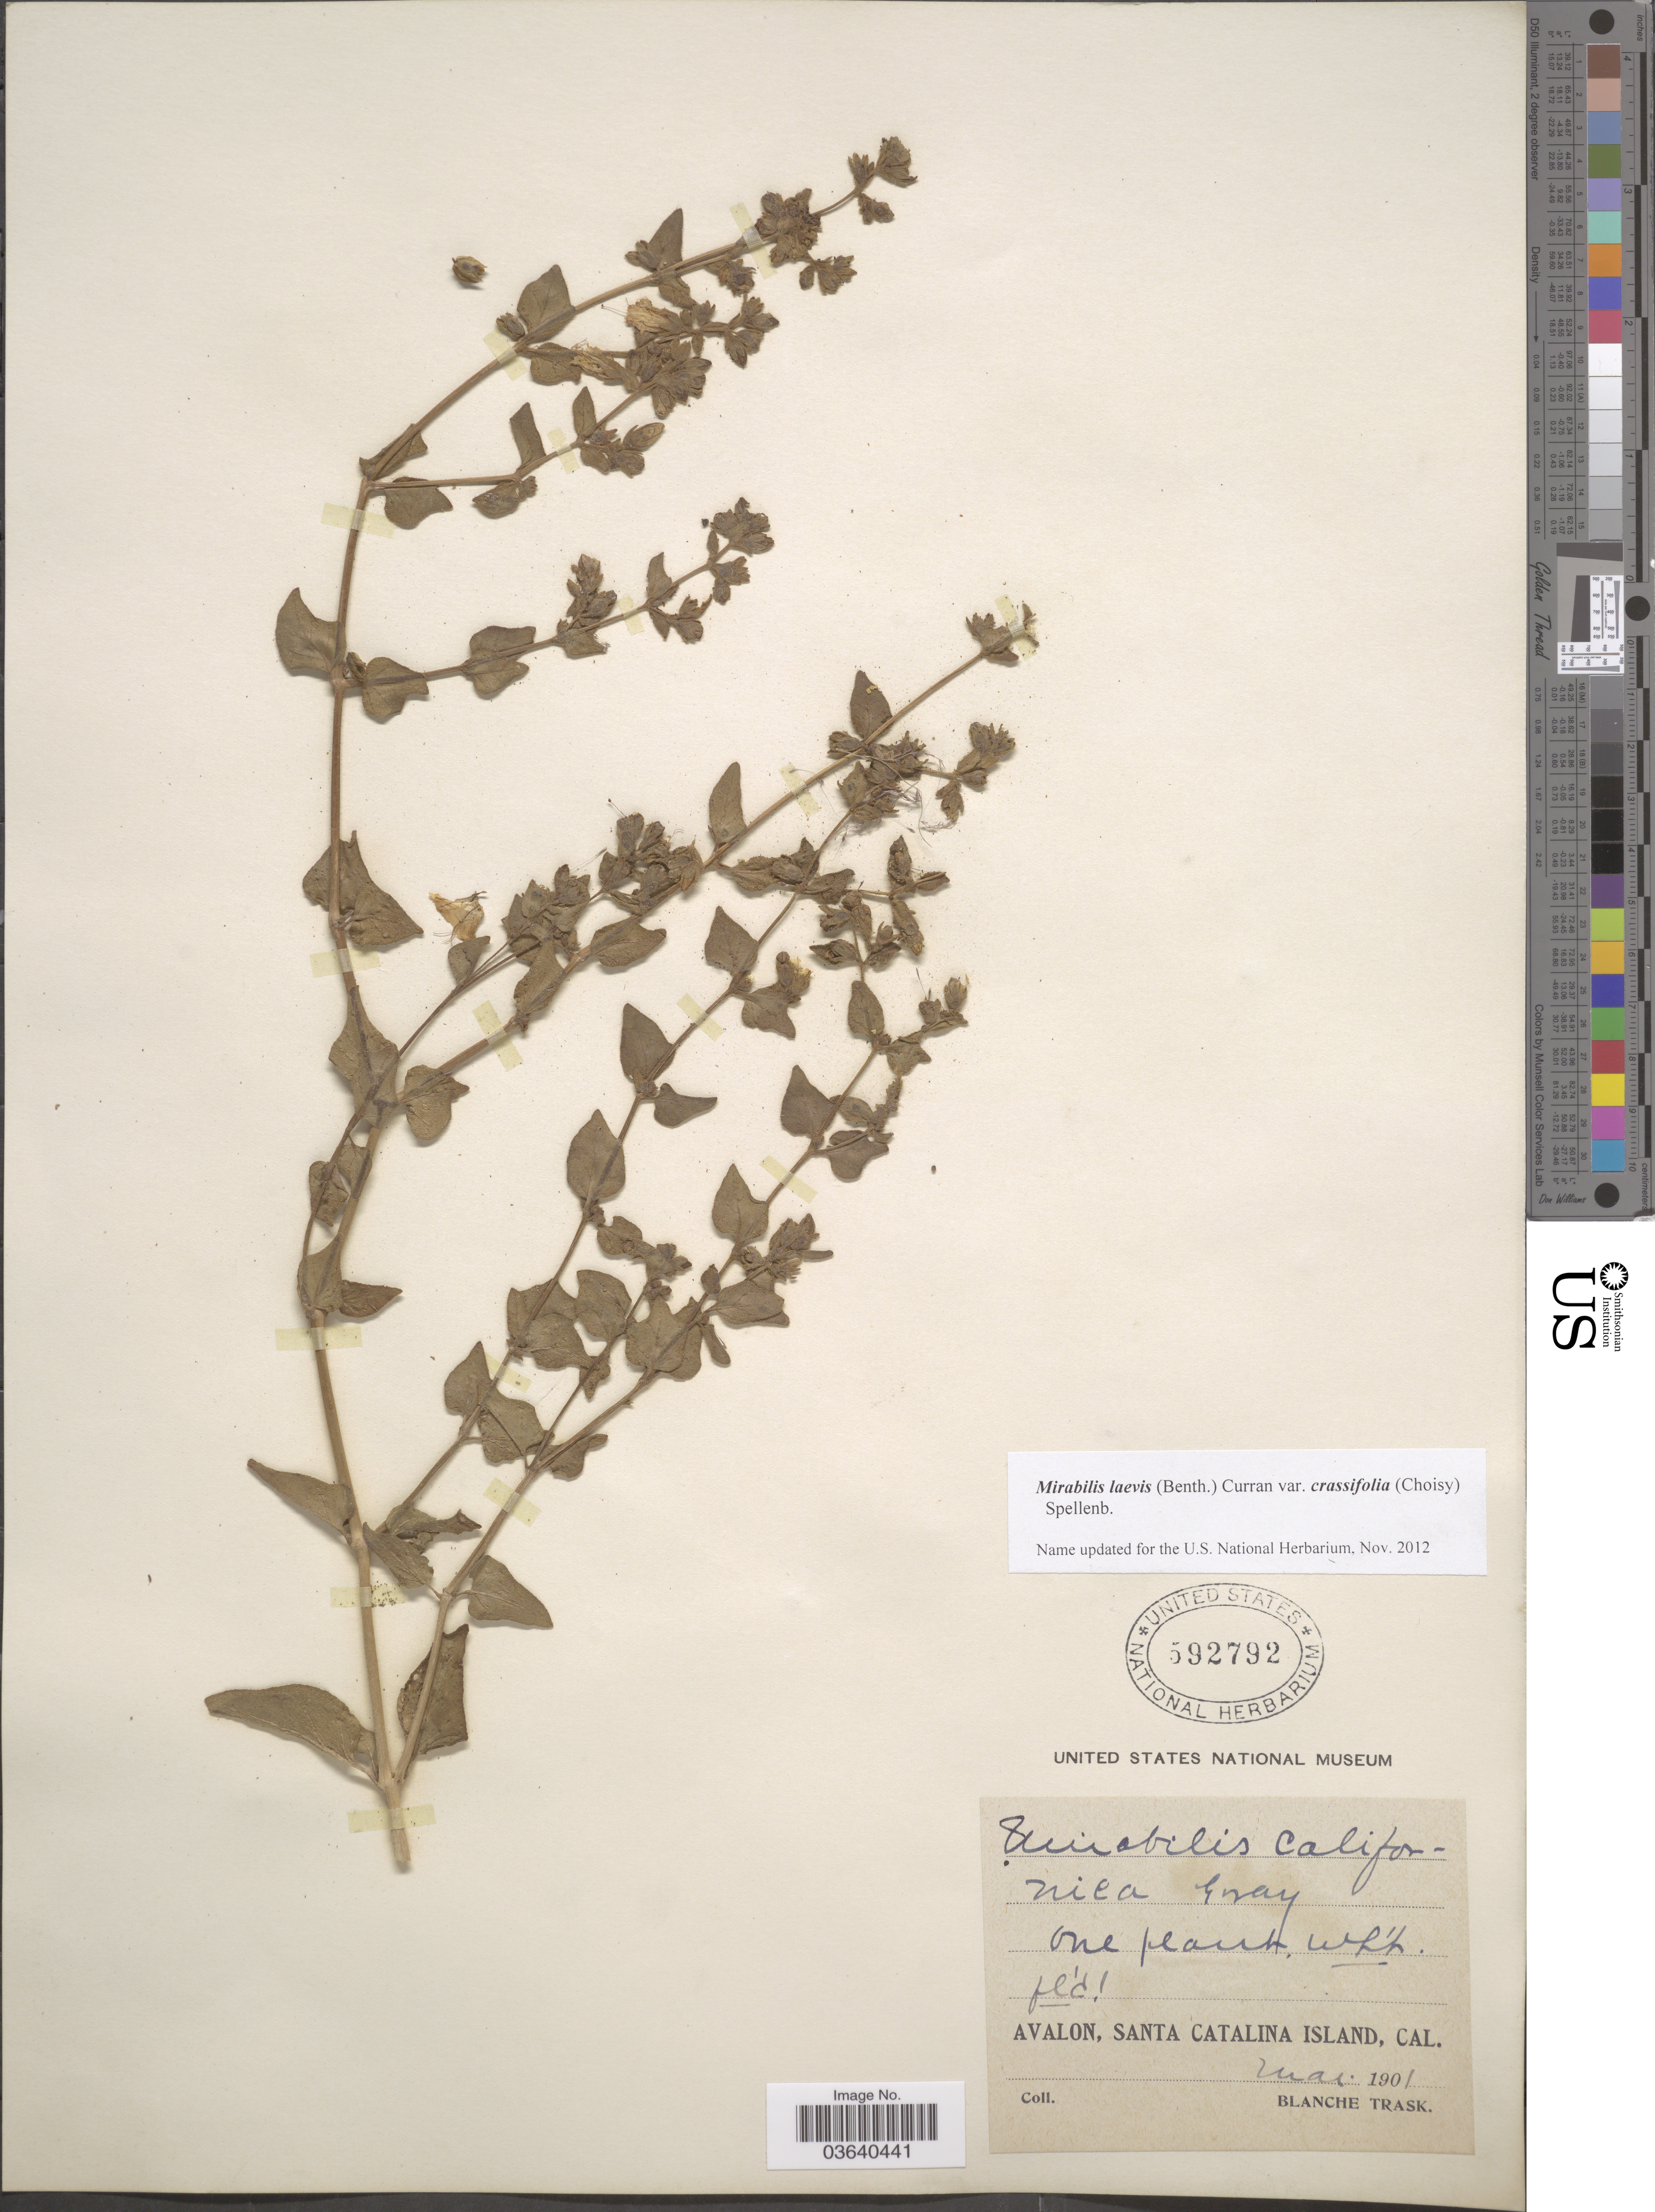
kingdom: Plantae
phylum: Tracheophyta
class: Magnoliopsida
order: Caryophyllales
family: Nyctaginaceae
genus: Mirabilis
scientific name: Mirabilis laevis var. crassifolia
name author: (Choisy) Spellenb.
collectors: B. Trask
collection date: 1901-03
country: United States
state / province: California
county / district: Los Angeles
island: Santa Catalina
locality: Avalon, Santa Catalina Island.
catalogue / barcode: US 592792